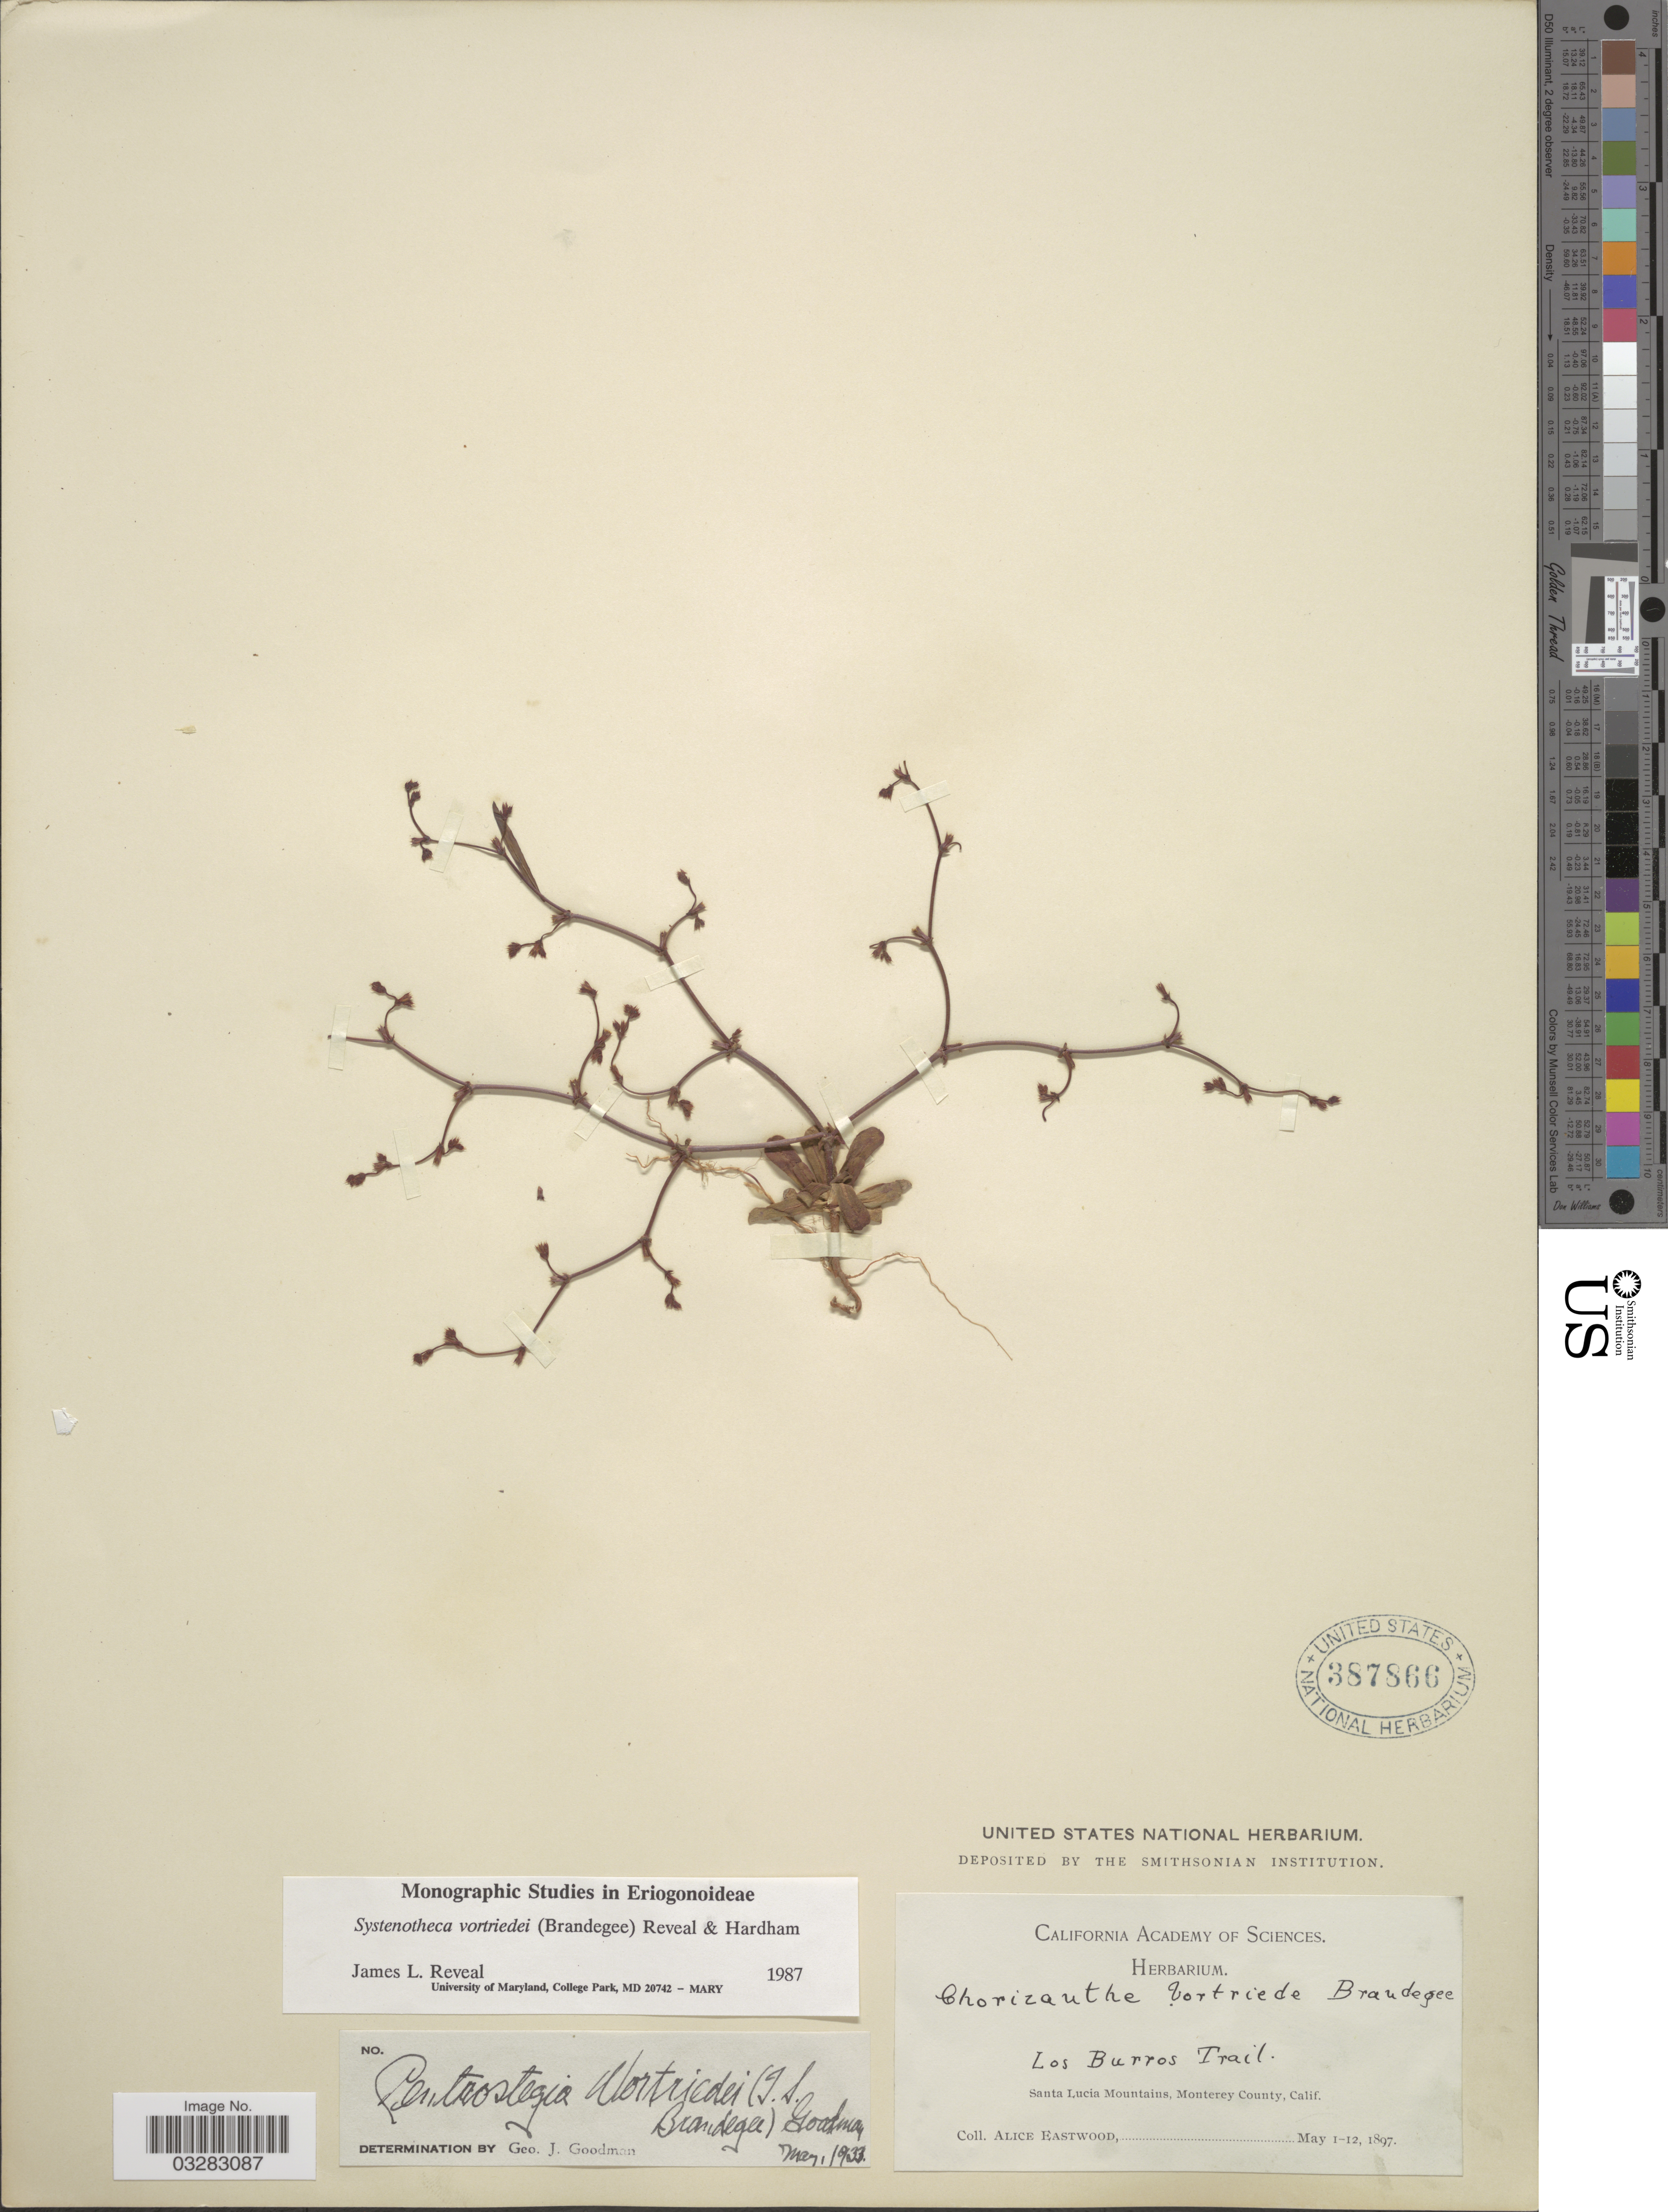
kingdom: Plantae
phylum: Tracheophyta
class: Magnoliopsida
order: Caryophyllales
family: Polygonaceae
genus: Systenotheca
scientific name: Systenotheca vortreidei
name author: (Brandegee) Reveal & Hardham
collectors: A. Eastwood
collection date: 1897-05-01/1897-05-12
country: United States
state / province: California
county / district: Monterey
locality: Los Burros Trail. Santa Lucia Mountains, Monterey County.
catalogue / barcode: US 387866